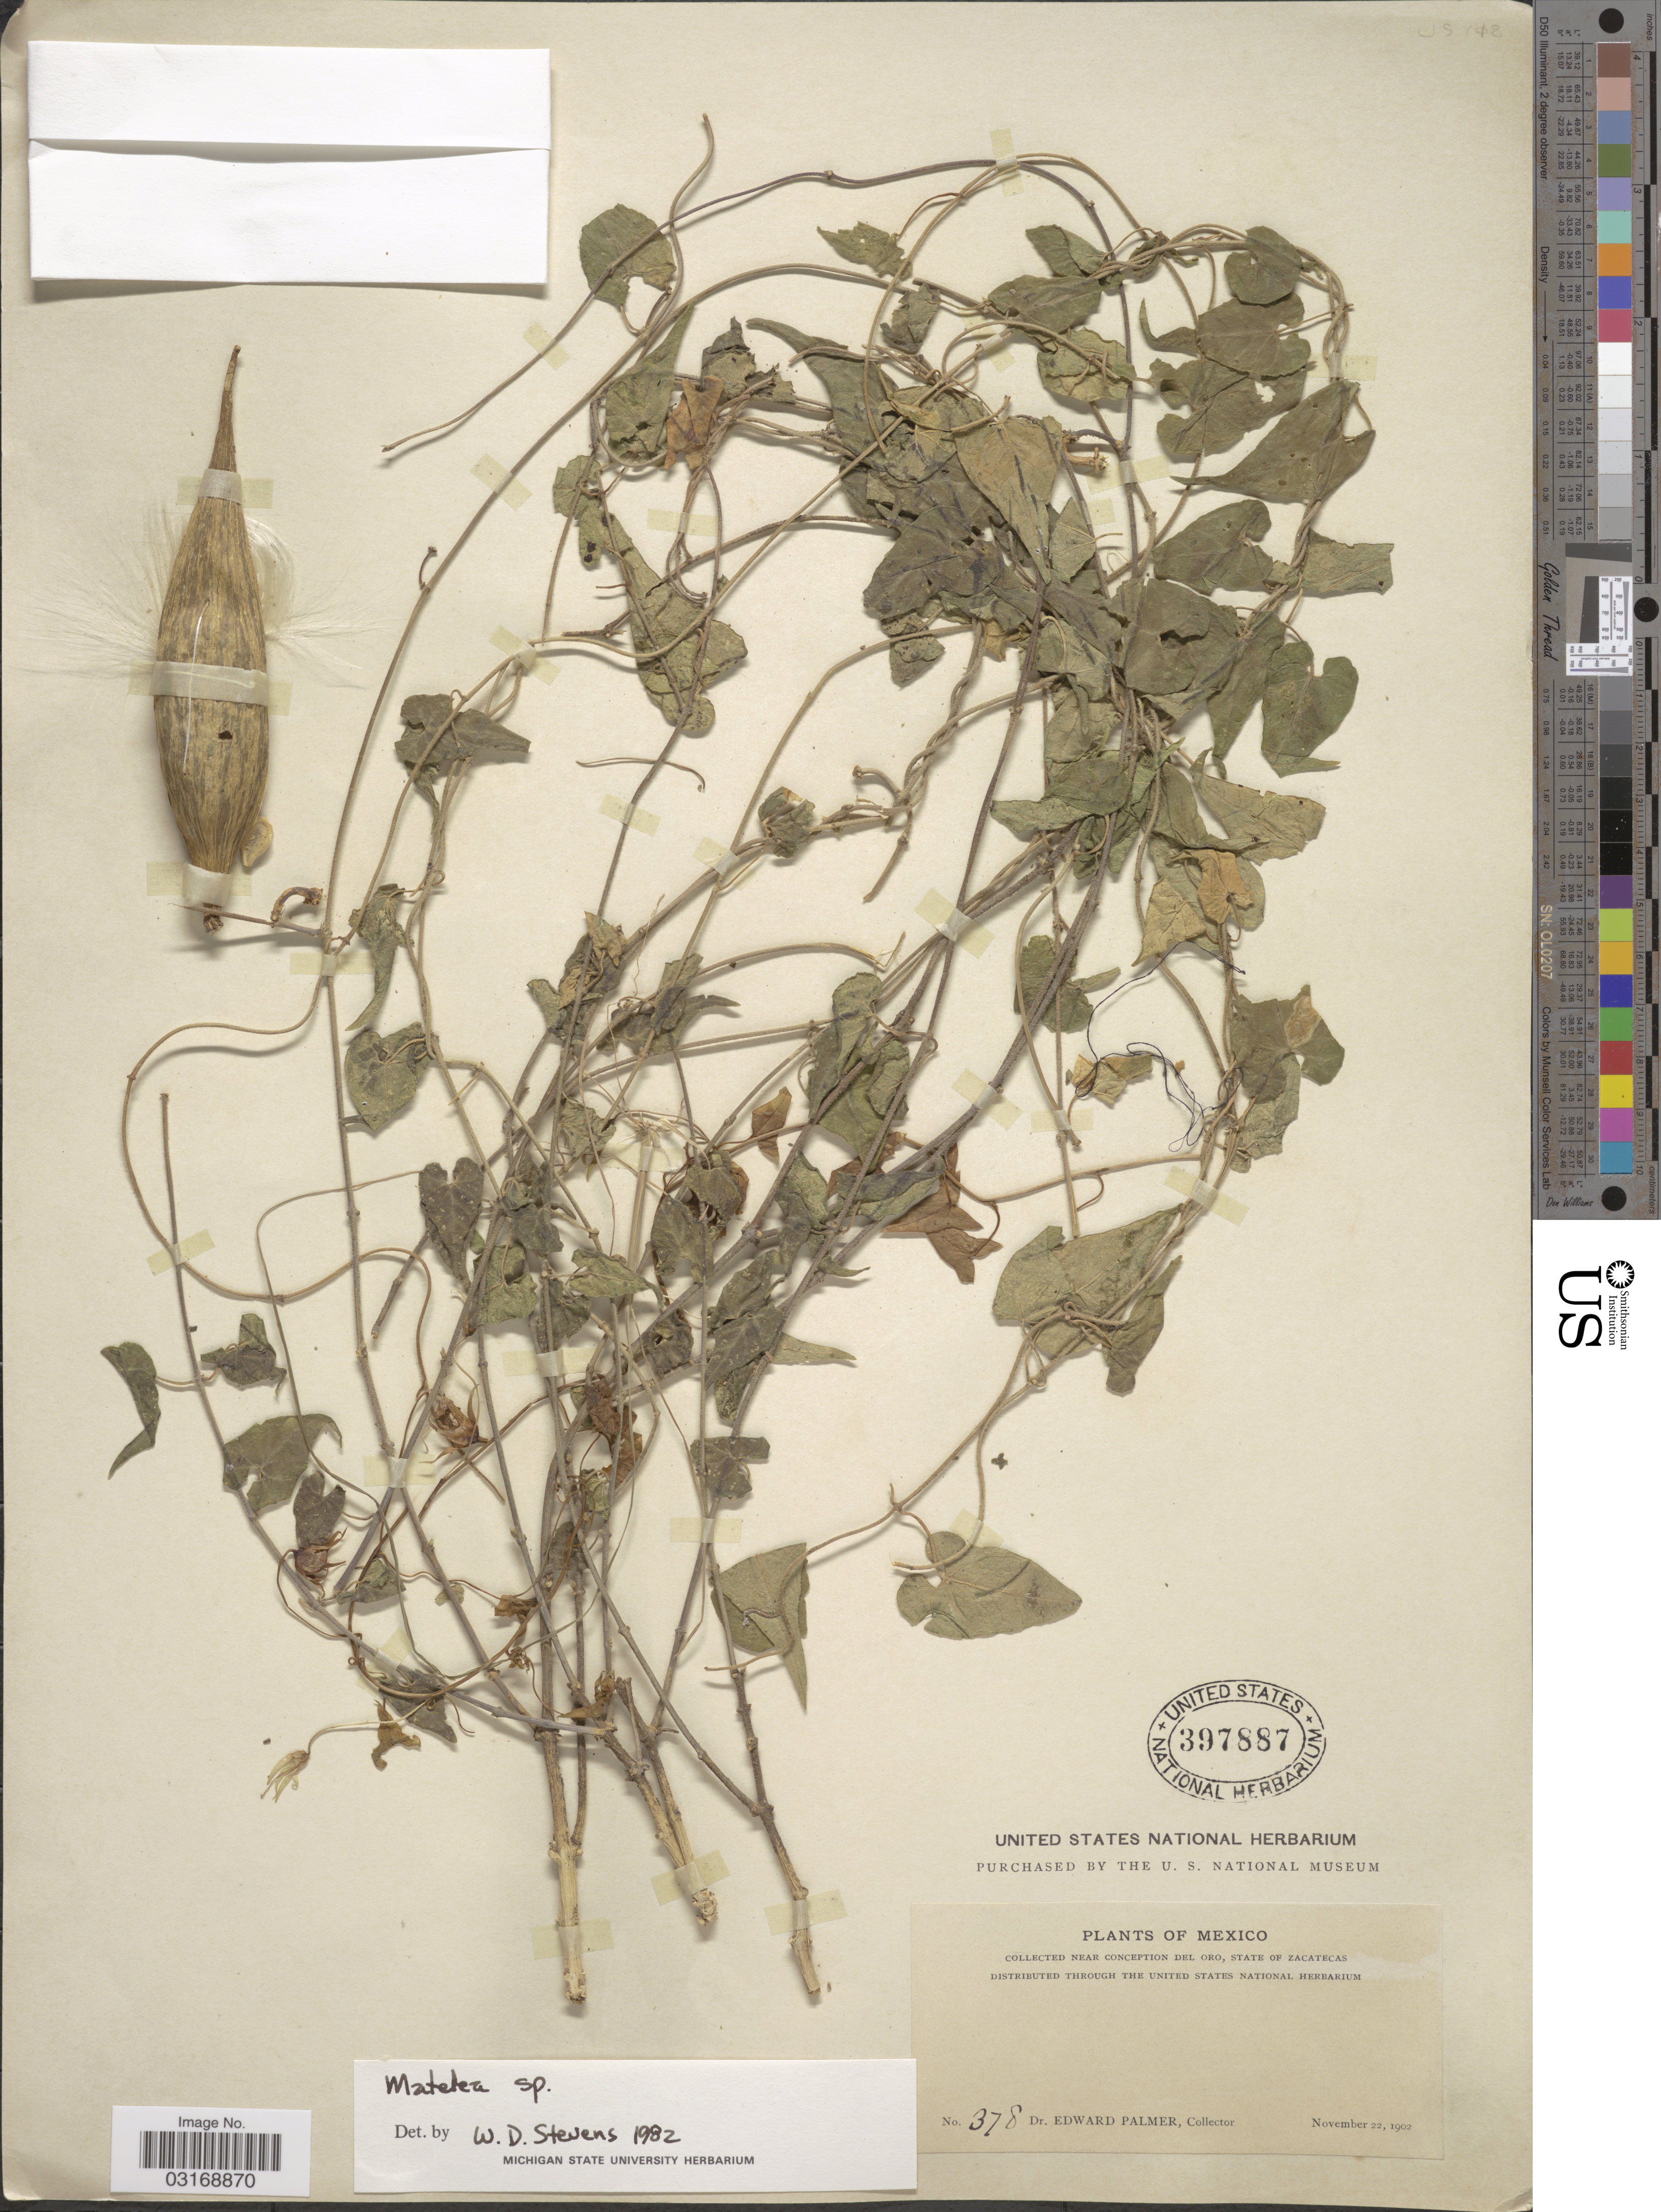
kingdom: Plantae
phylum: Tracheophyta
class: Magnoliopsida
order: Gentianales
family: Apocynaceae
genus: Matelea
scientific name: Matelea sp.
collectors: E. Palmer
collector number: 378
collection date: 1902-11-22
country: Mexico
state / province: Zacatecas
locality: Collected near Concepcion del Oro.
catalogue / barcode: US 397887